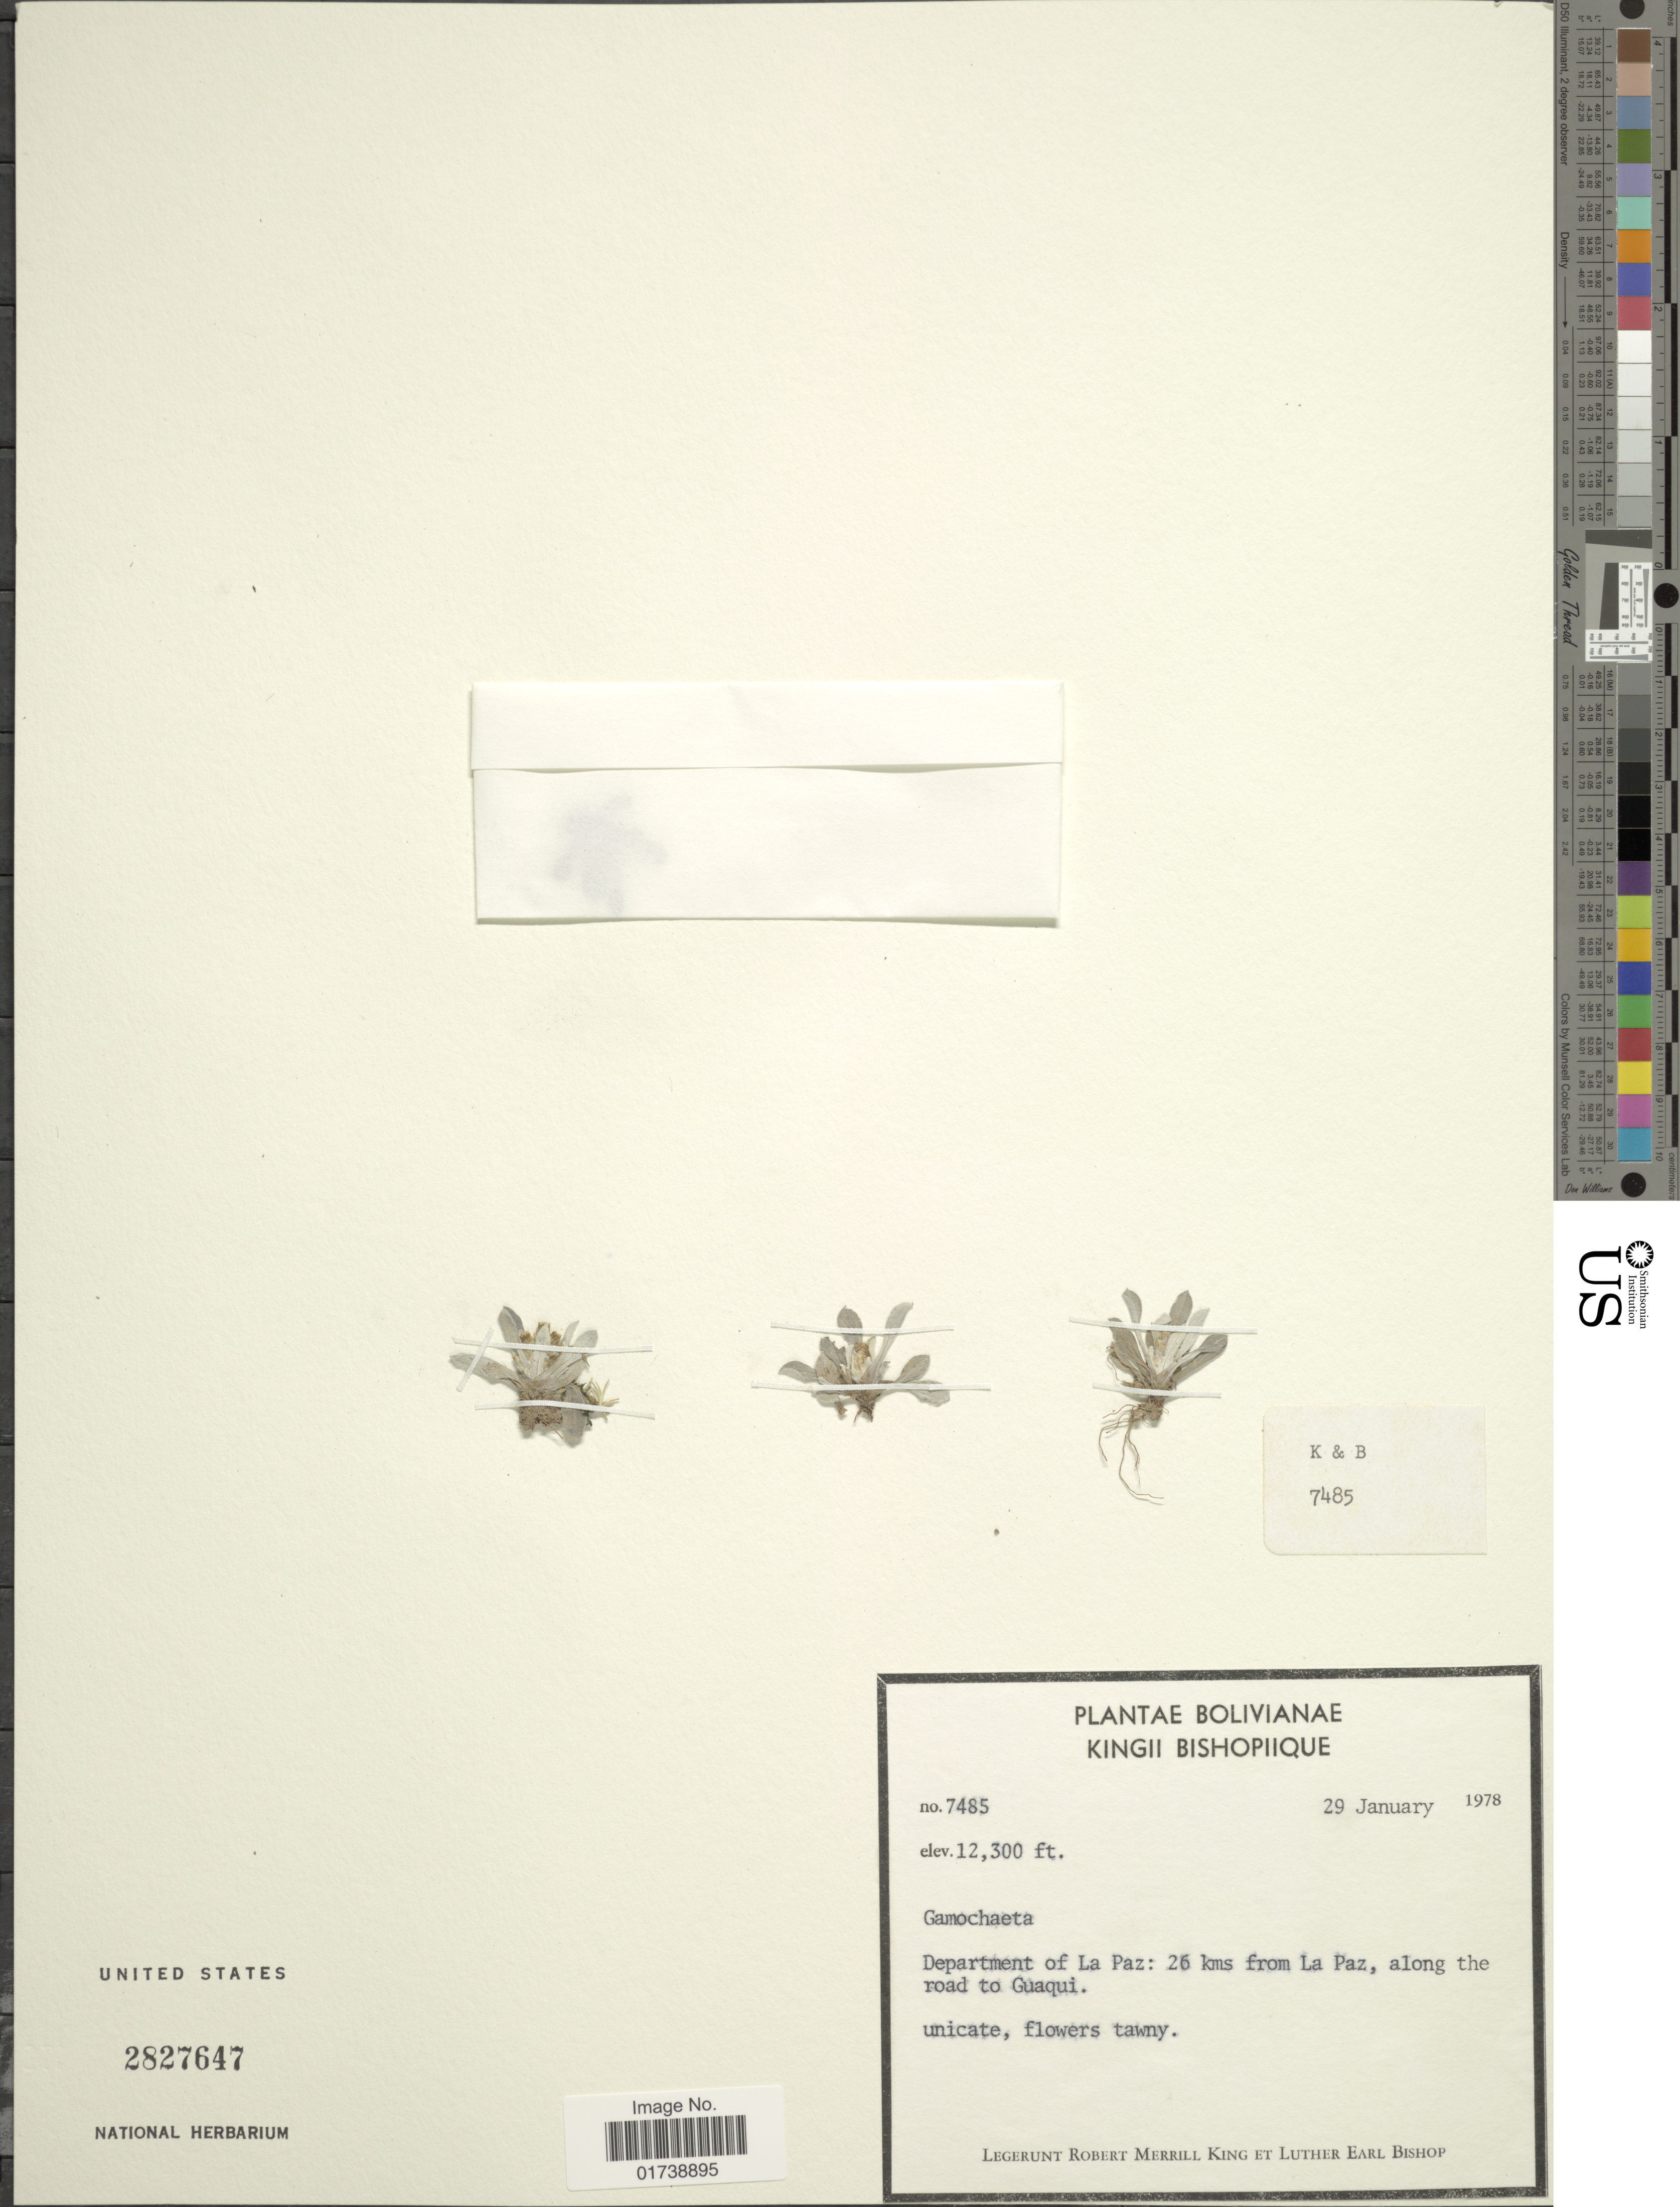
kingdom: Plantae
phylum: Tracheophyta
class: Magnoliopsida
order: Asterales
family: Asteraceae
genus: Gamochaeta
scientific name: Gamochaeta sp.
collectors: R. M. King & L. E. Bishop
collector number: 7485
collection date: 1978-01-29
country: Bolivia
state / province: La Paz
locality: Bolivianae, 26 kms from La Paz, along the road to Guaqui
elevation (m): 3749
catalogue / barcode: US 2827647